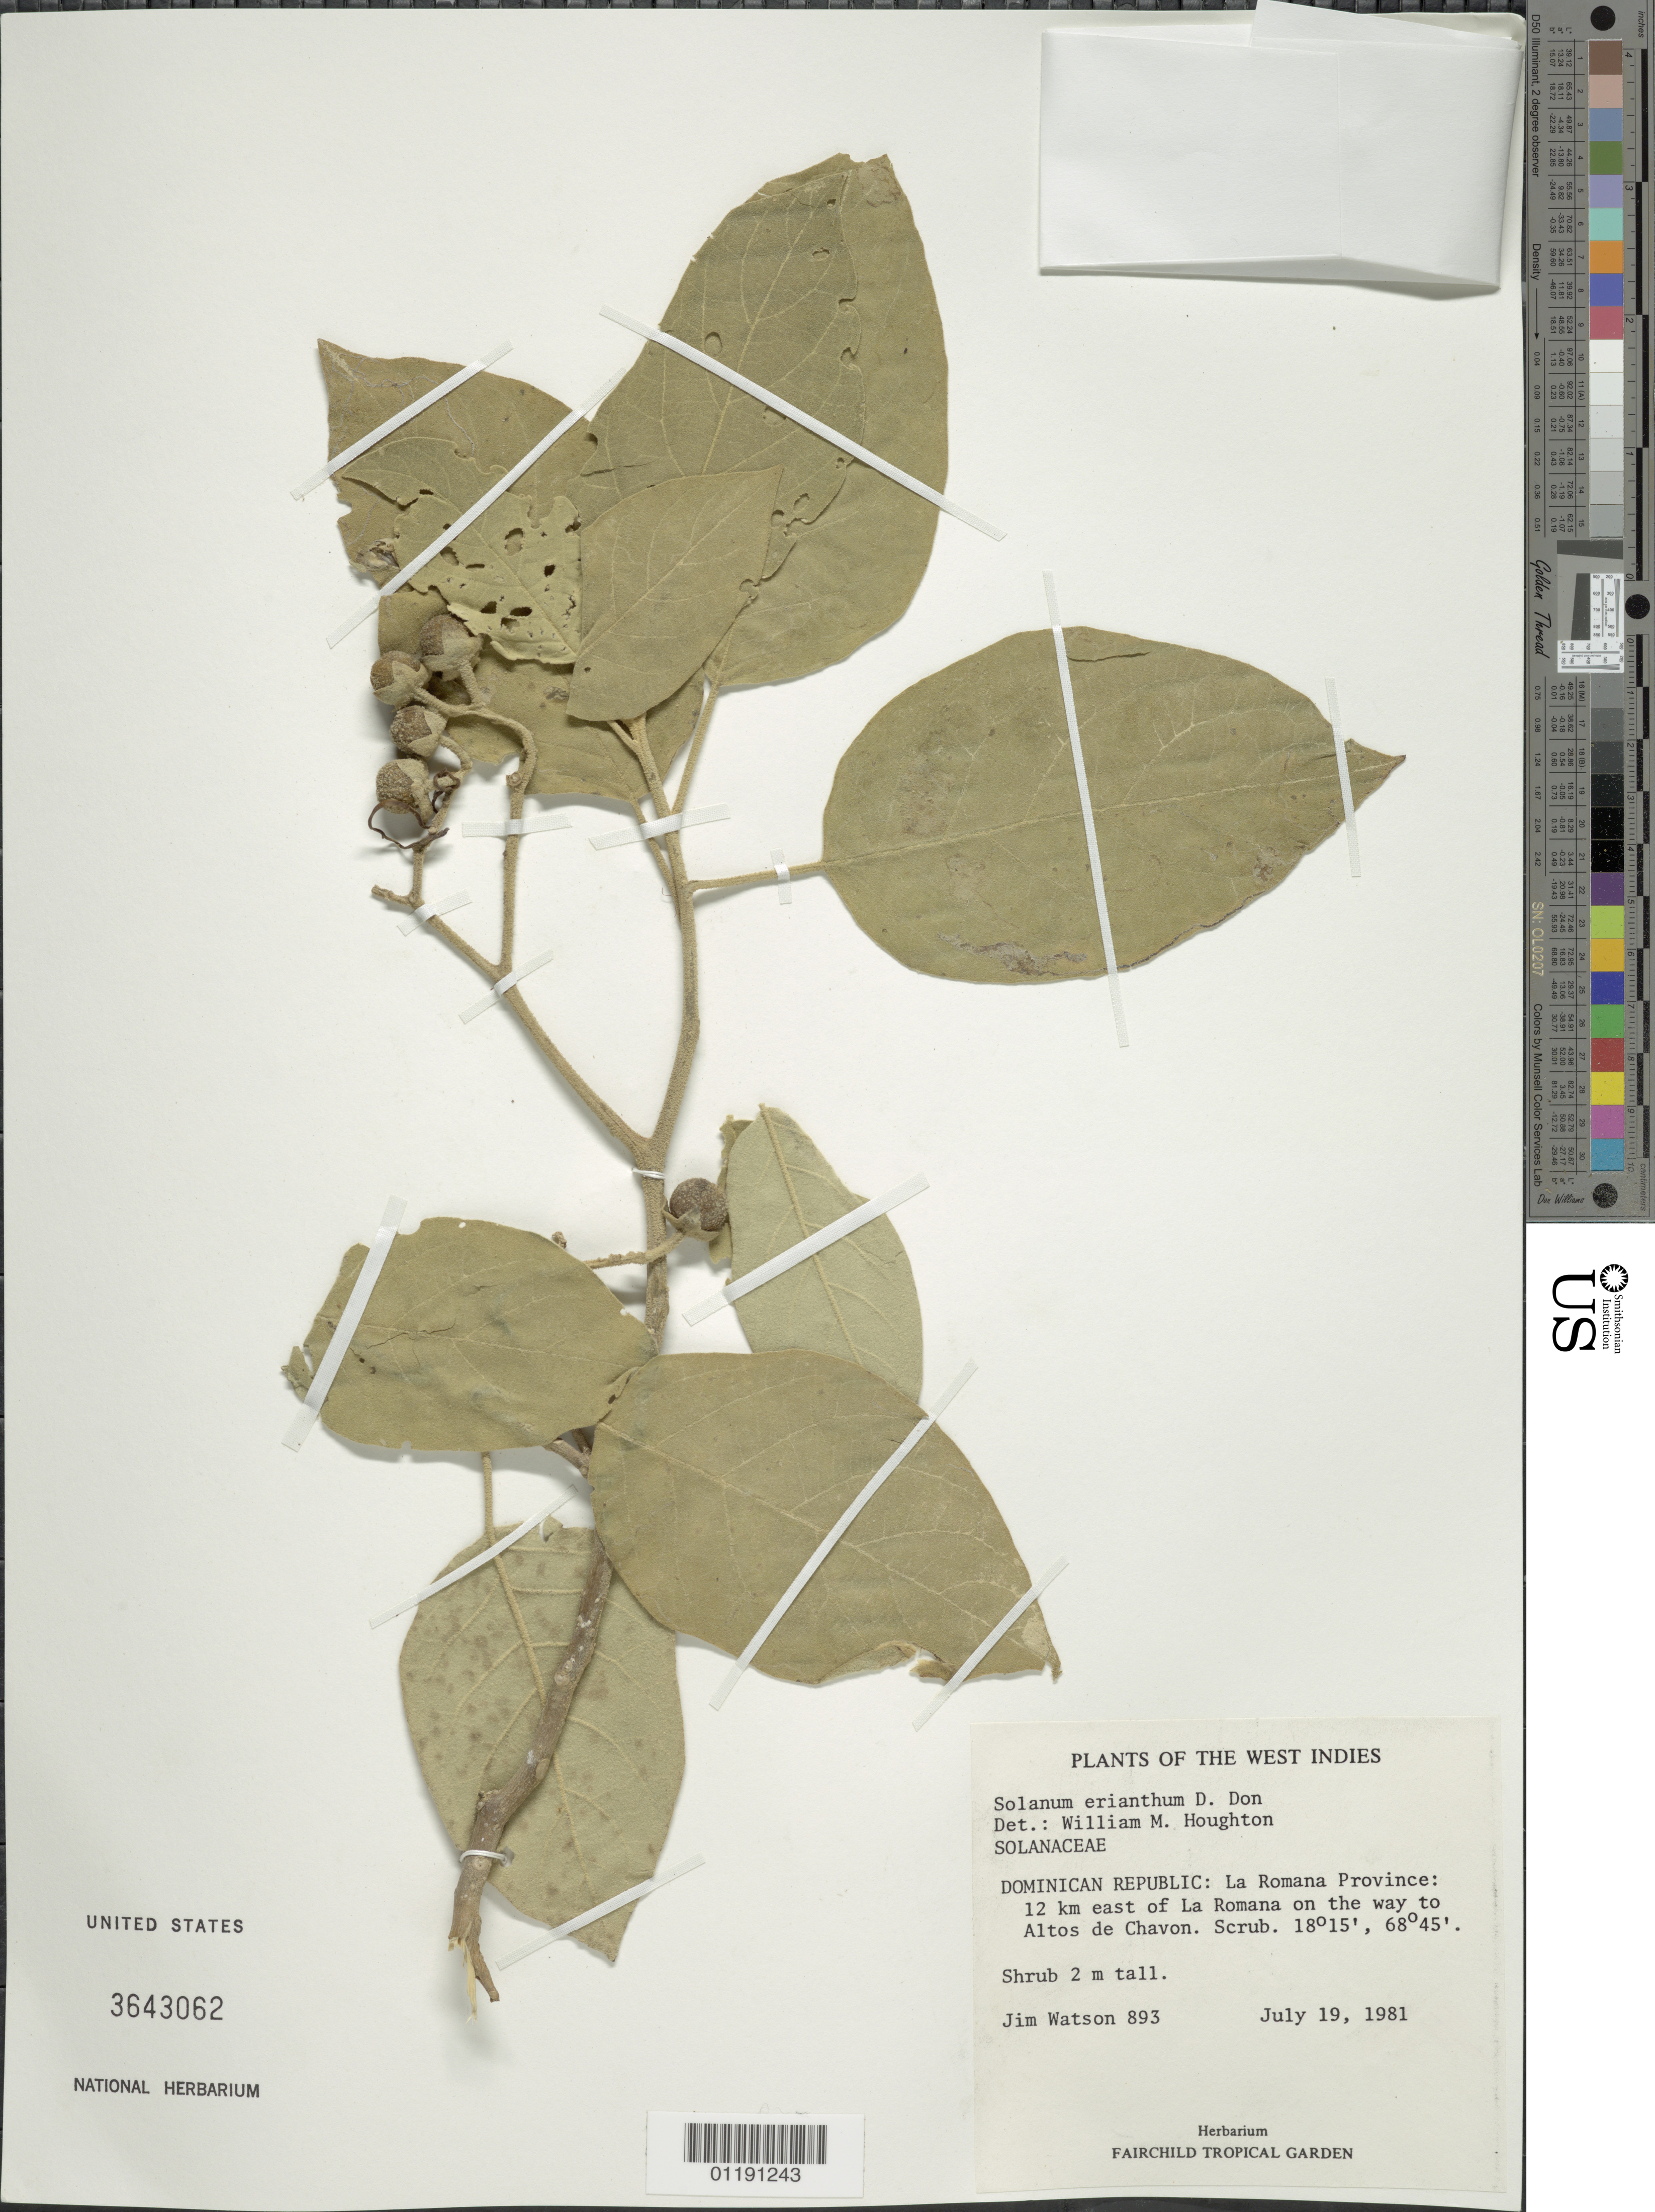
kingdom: Plantae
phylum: Tracheophyta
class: Magnoliopsida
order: Solanales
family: Solanaceae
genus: Solanum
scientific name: Solanum erianthum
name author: D. Don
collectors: J. Watson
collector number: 893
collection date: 1981-07-19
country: Dominican Republic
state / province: La Romana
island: Hispaniola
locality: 12 km E of La Romana on the way to Altos de Chavon.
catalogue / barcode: US 3643062